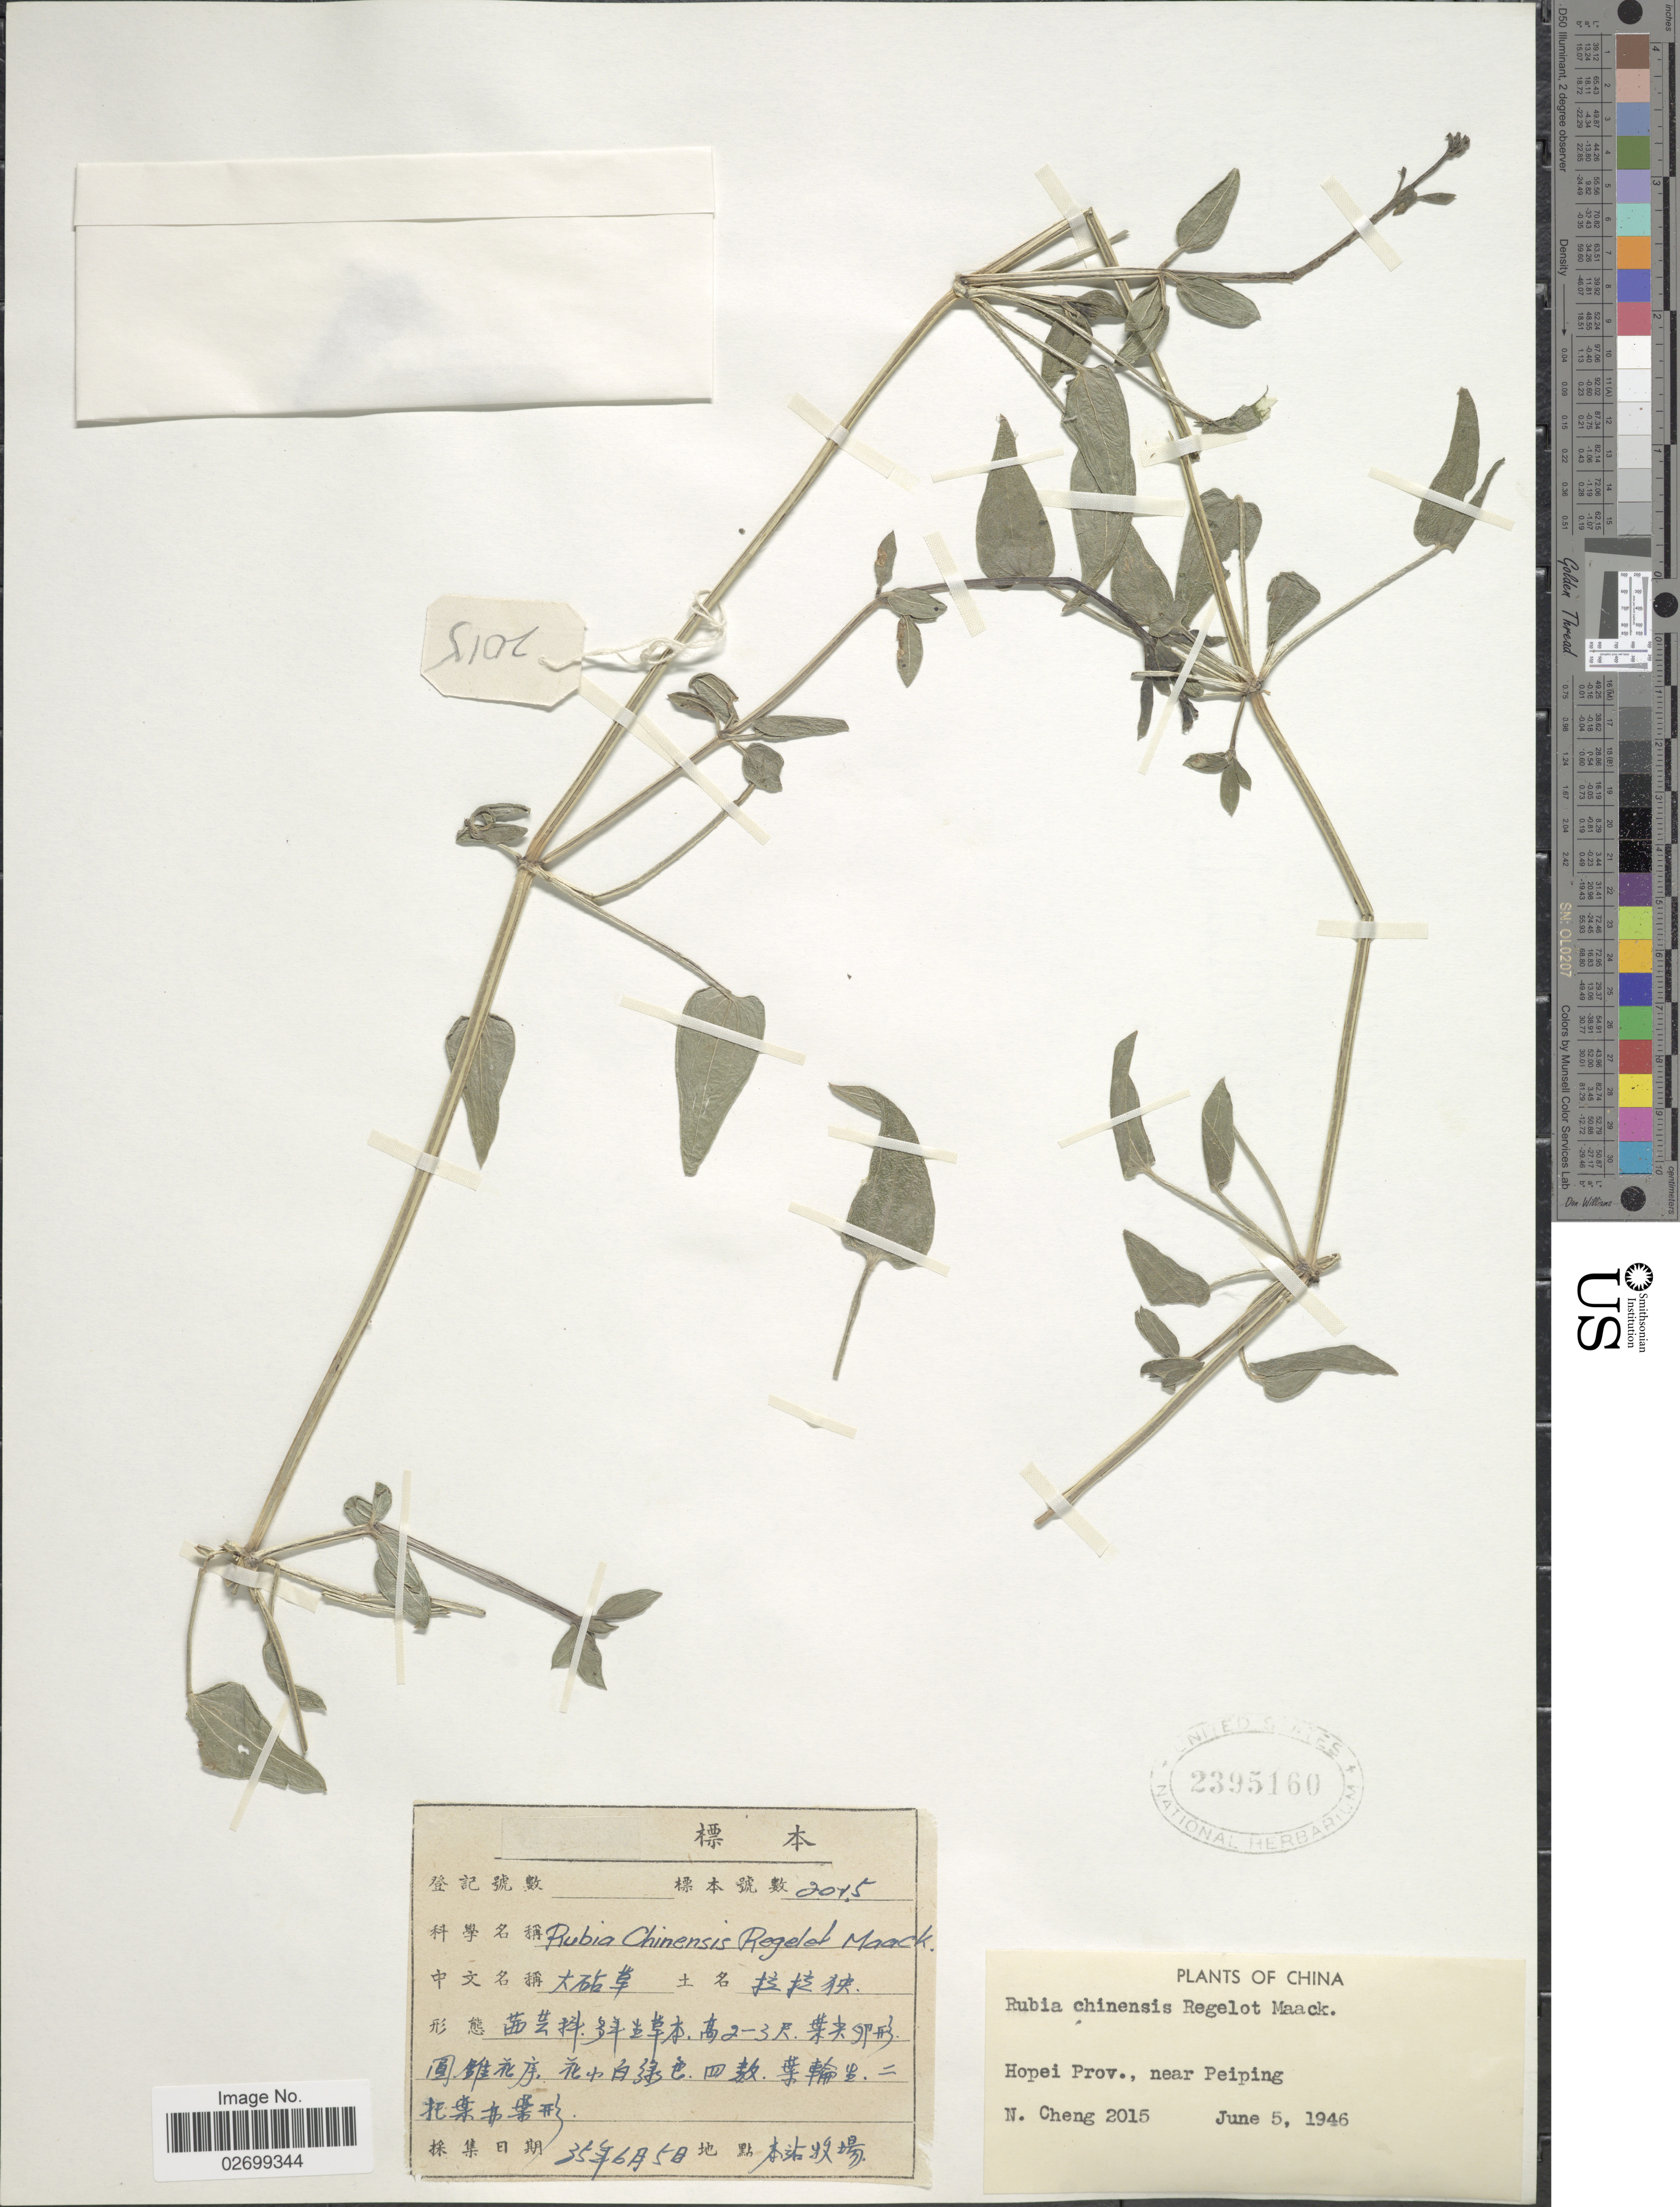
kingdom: Plantae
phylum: Tracheophyta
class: Magnoliopsida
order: Gentianales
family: Rubiaceae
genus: Rubia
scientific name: Rubia chinensis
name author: Regel & Maack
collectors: N. Cheng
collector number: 2015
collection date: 1946-06-05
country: China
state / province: Hebei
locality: Hopei Prov., near Peiping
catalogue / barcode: US 2395160